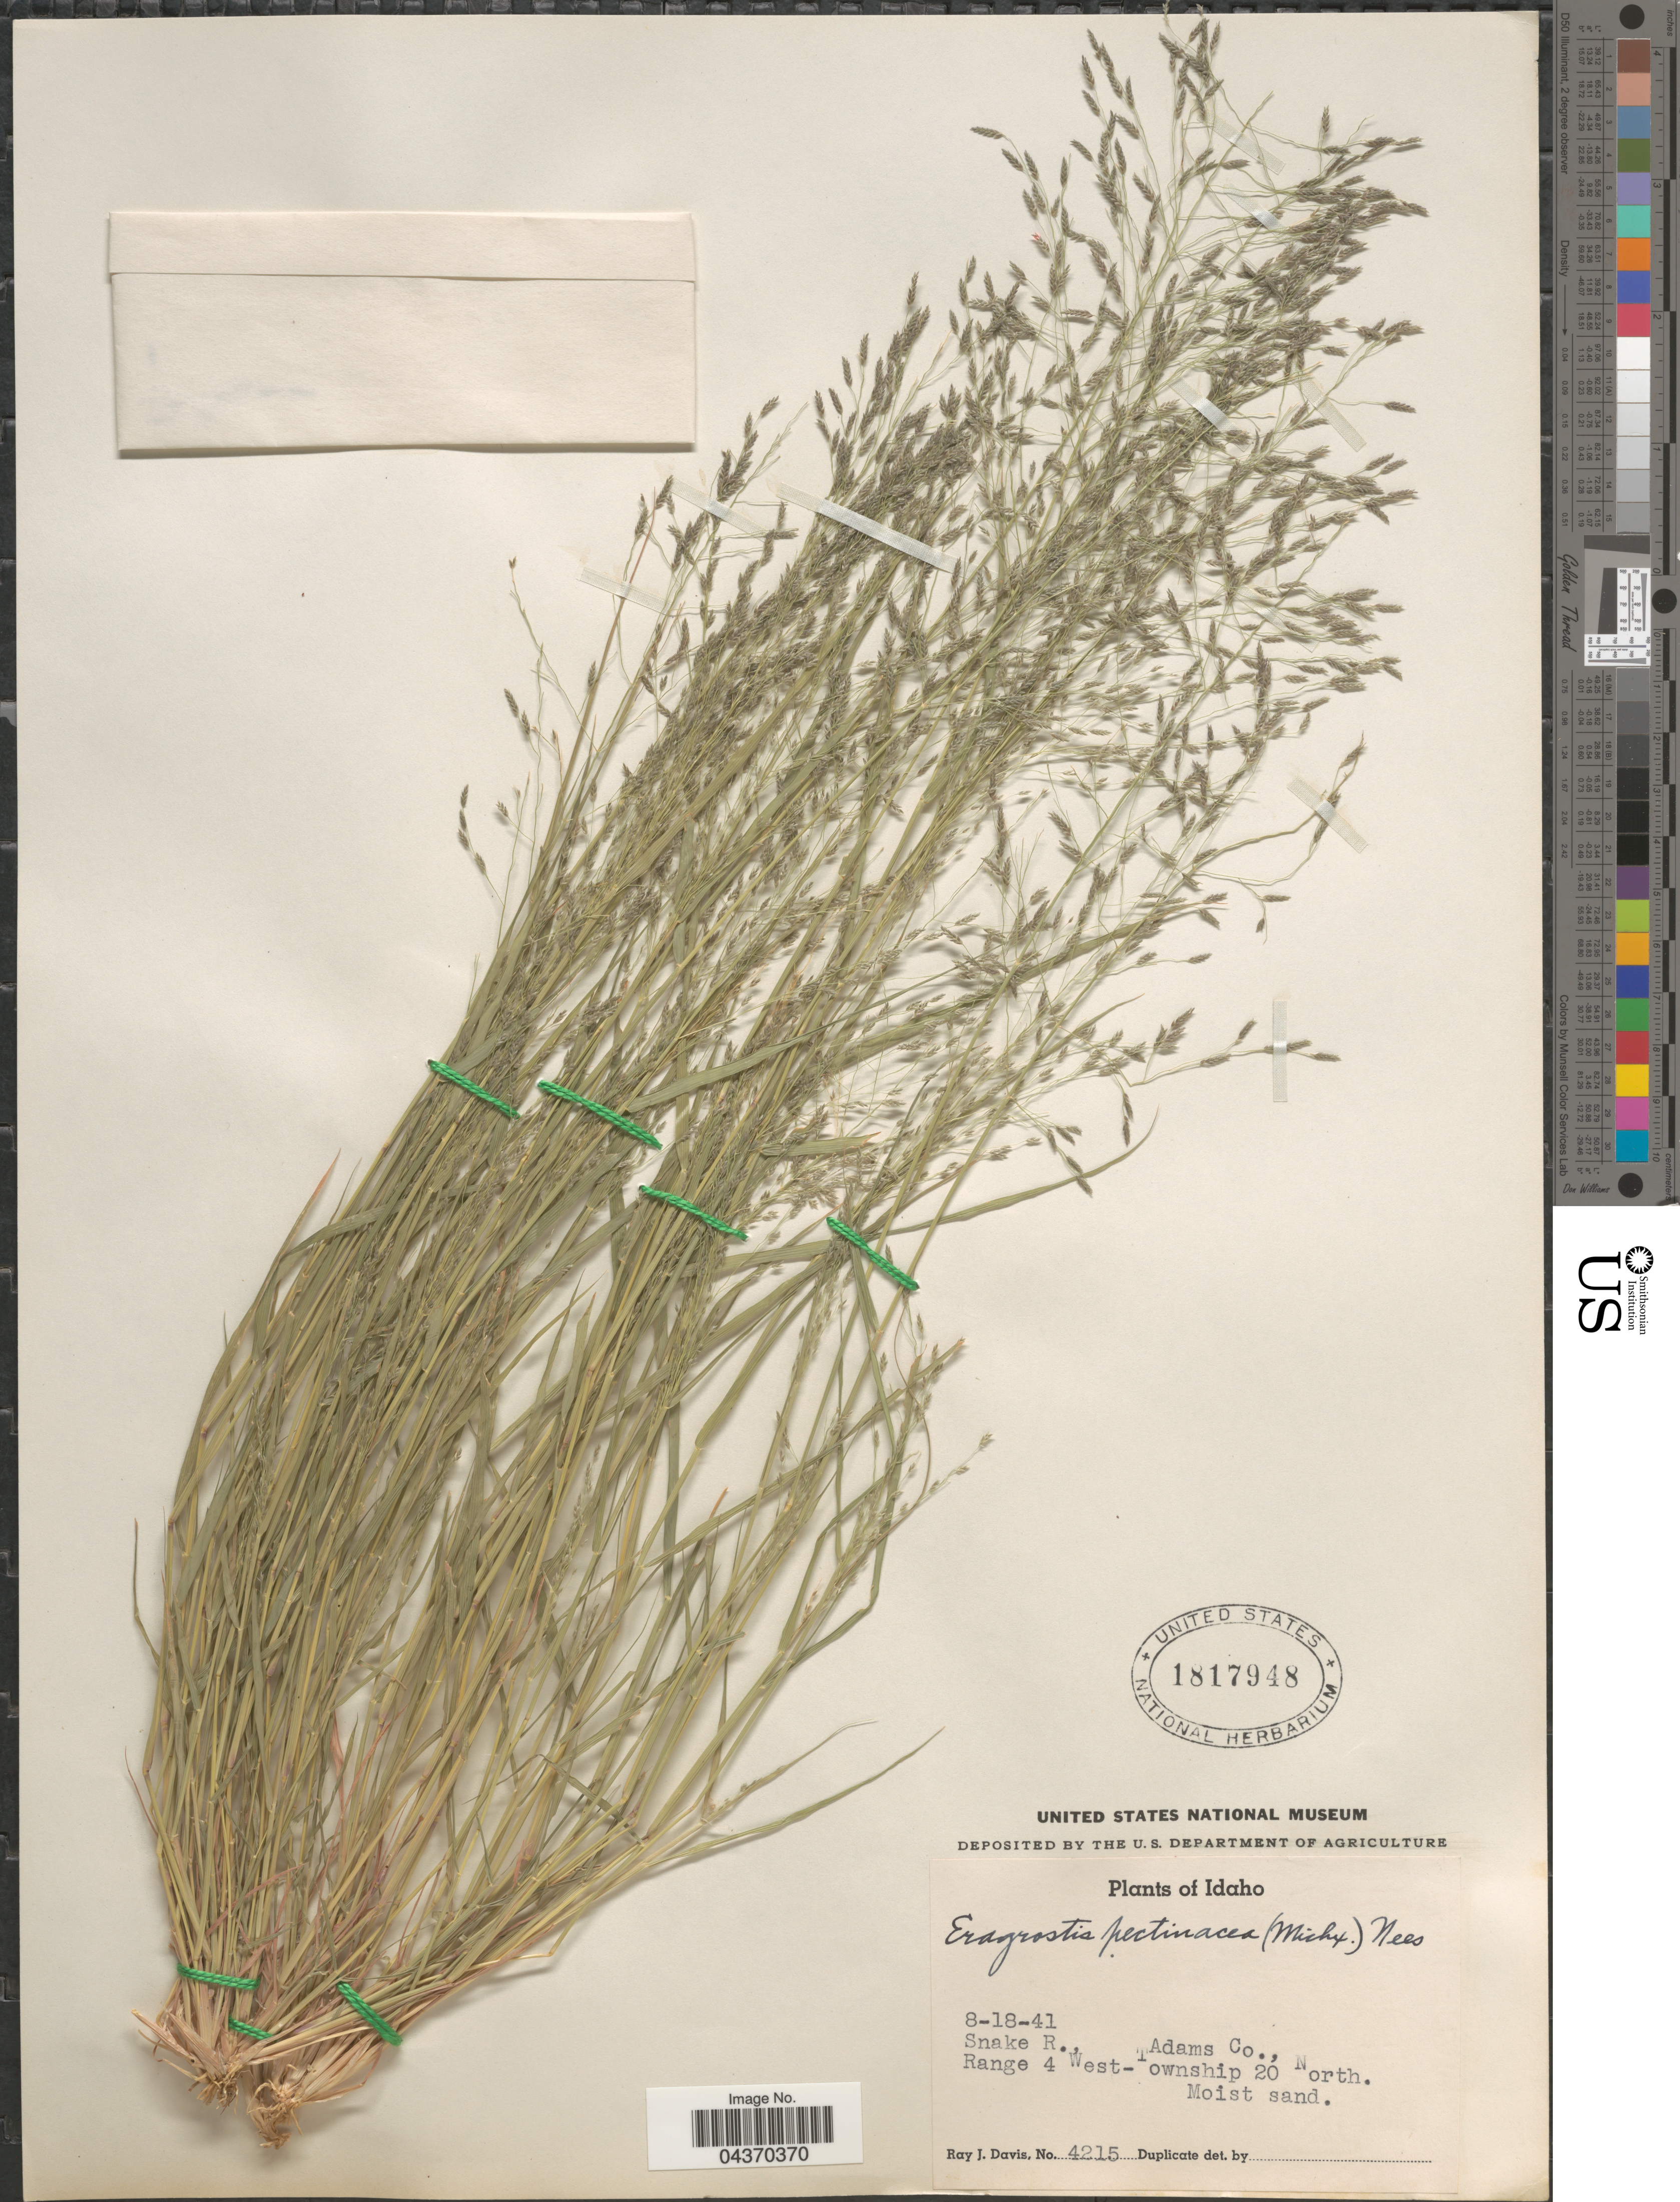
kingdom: Plantae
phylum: Tracheophyta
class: Liliopsida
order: Poales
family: Poaceae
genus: Eragrostis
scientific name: Eragrostis pectinacea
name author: (Michx.) Nees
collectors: R. Davis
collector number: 4215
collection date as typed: Transcribed d/m/y: 18/8/41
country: United States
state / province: Idaho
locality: Snake R., Adams Co., Range 4 West-Township 20 North.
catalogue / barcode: US 1817948